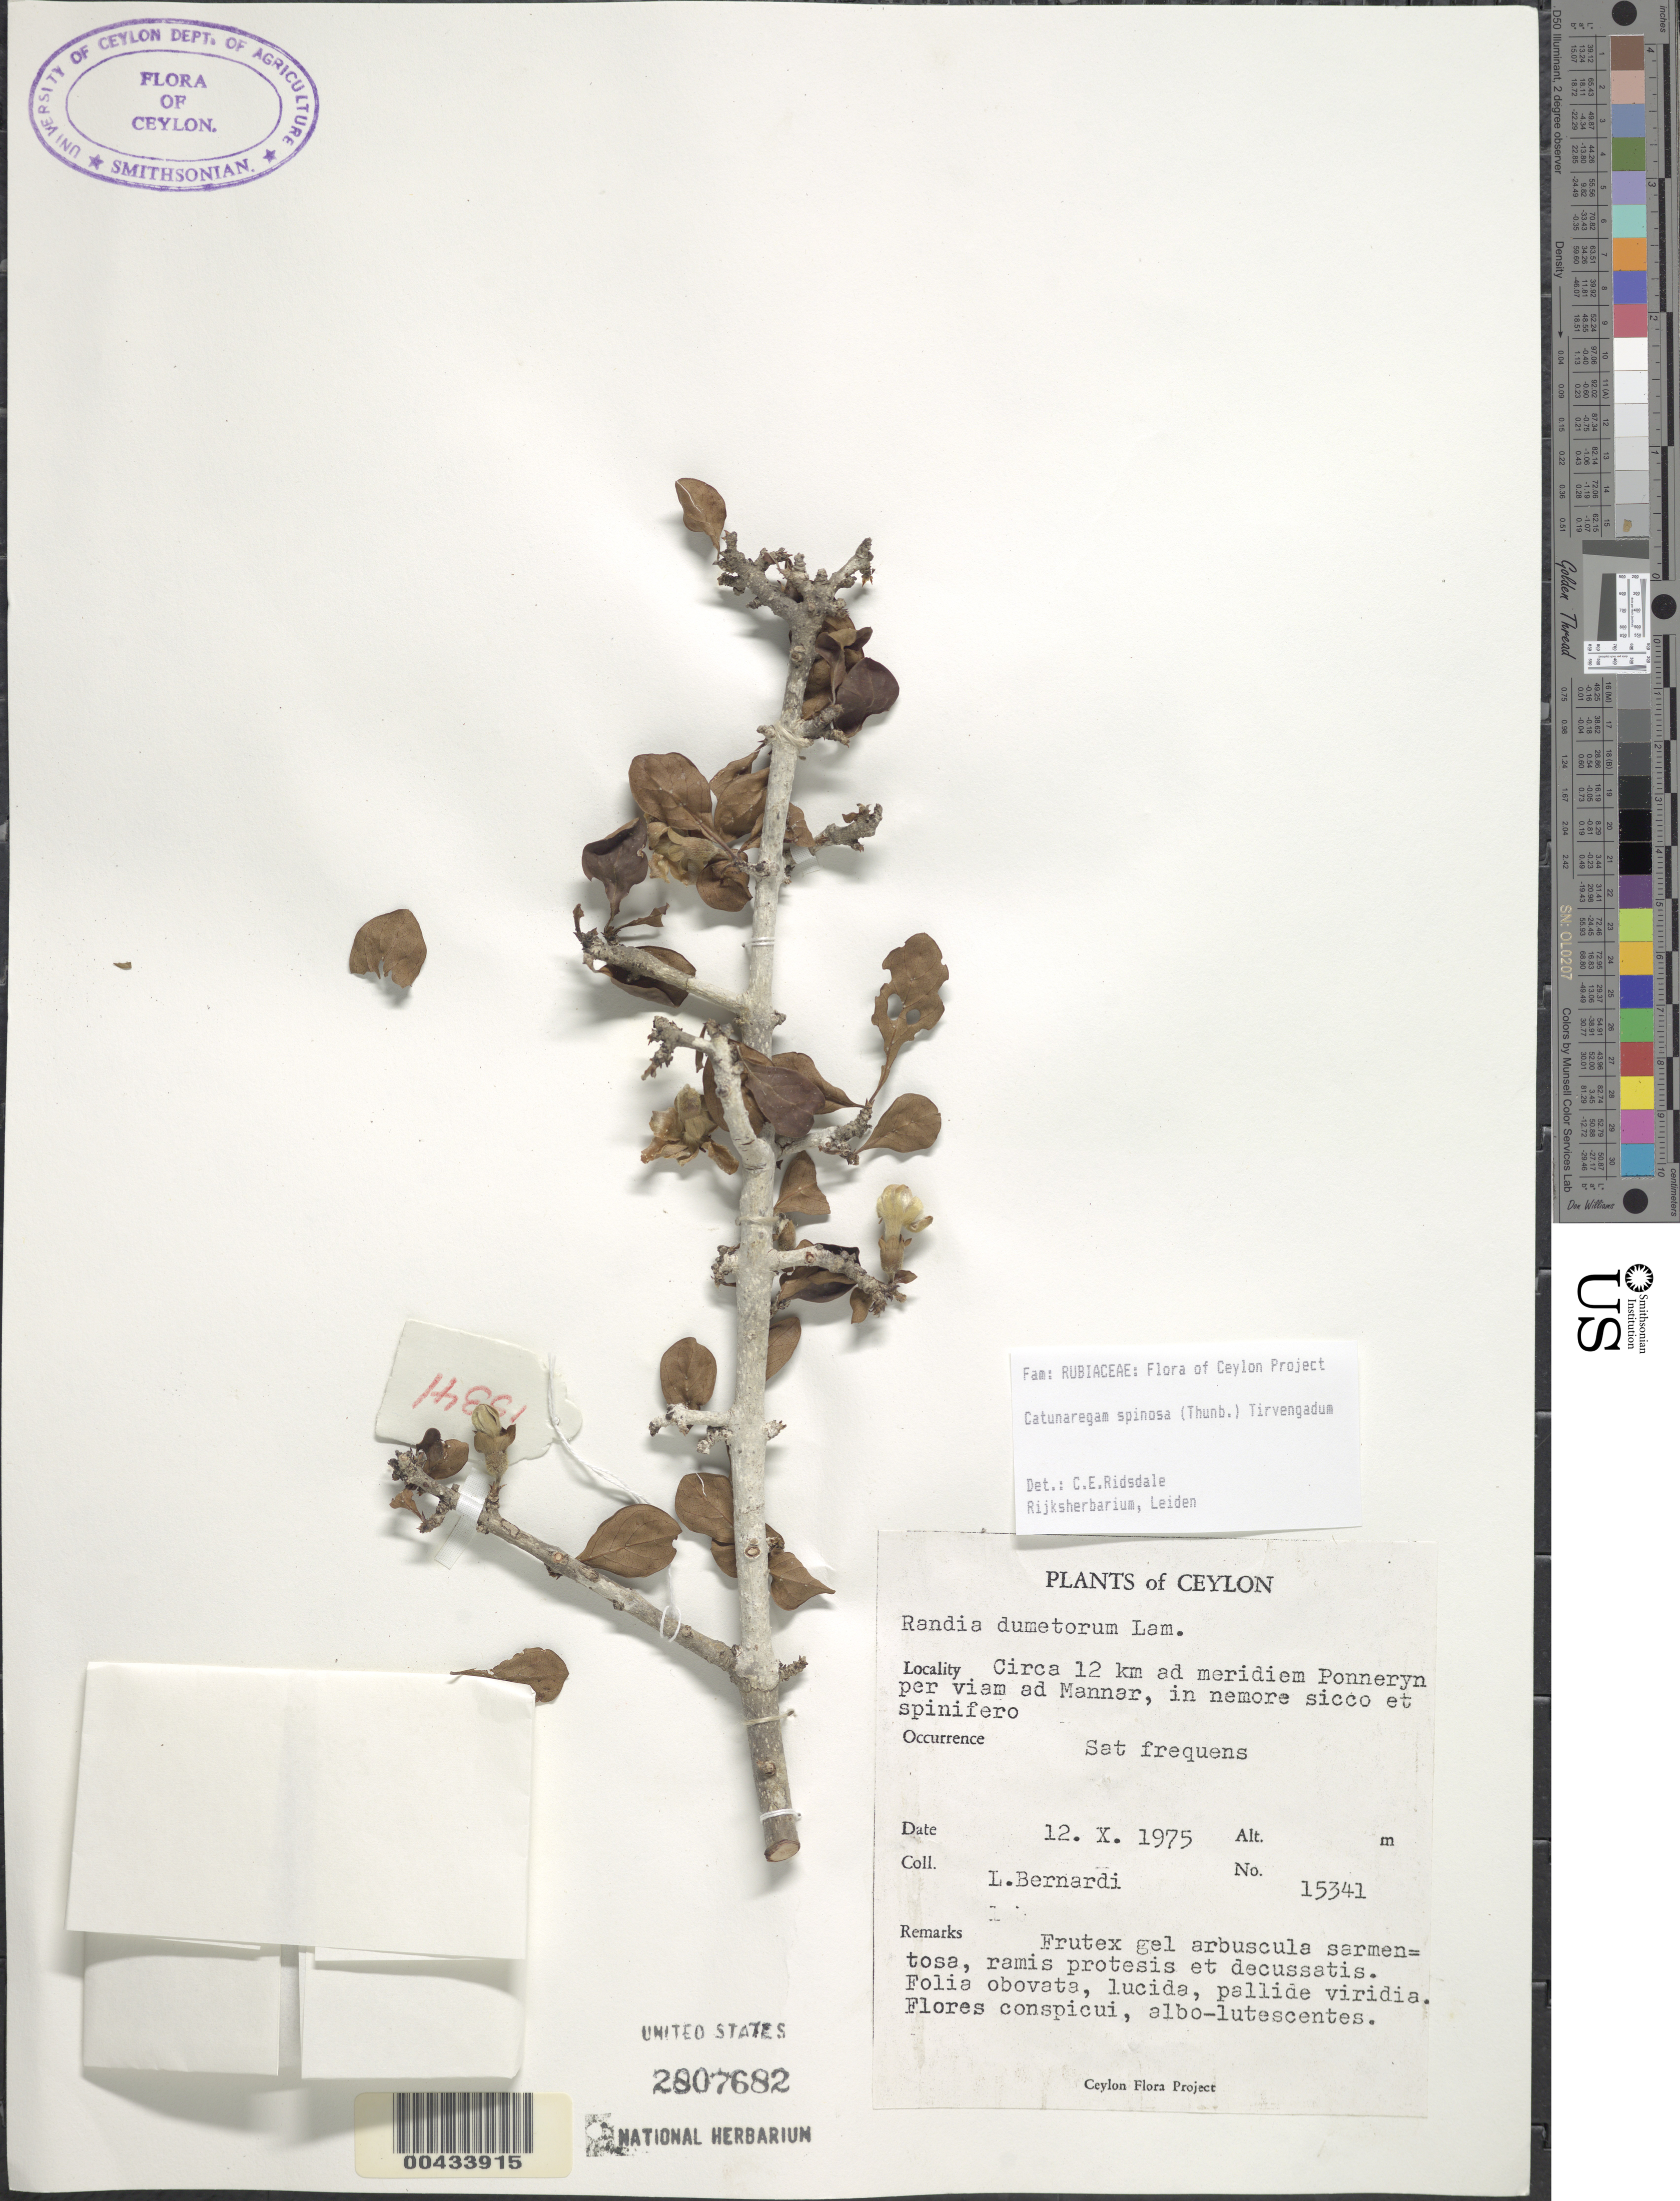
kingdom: Plantae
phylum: Tracheophyta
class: Magnoliopsida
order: Gentianales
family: Rubiaceae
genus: Catunaregam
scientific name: Catunaregam spinosa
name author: (Thunb.) Tirveng.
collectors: L. Bernardi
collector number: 15341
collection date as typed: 12 Oct 1975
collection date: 1975-10-12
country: Sri Lanka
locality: ca. 12 km ad meridiem Ponneryn per viam ad Manner, in nemore sicco et spinifero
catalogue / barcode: US 2807682